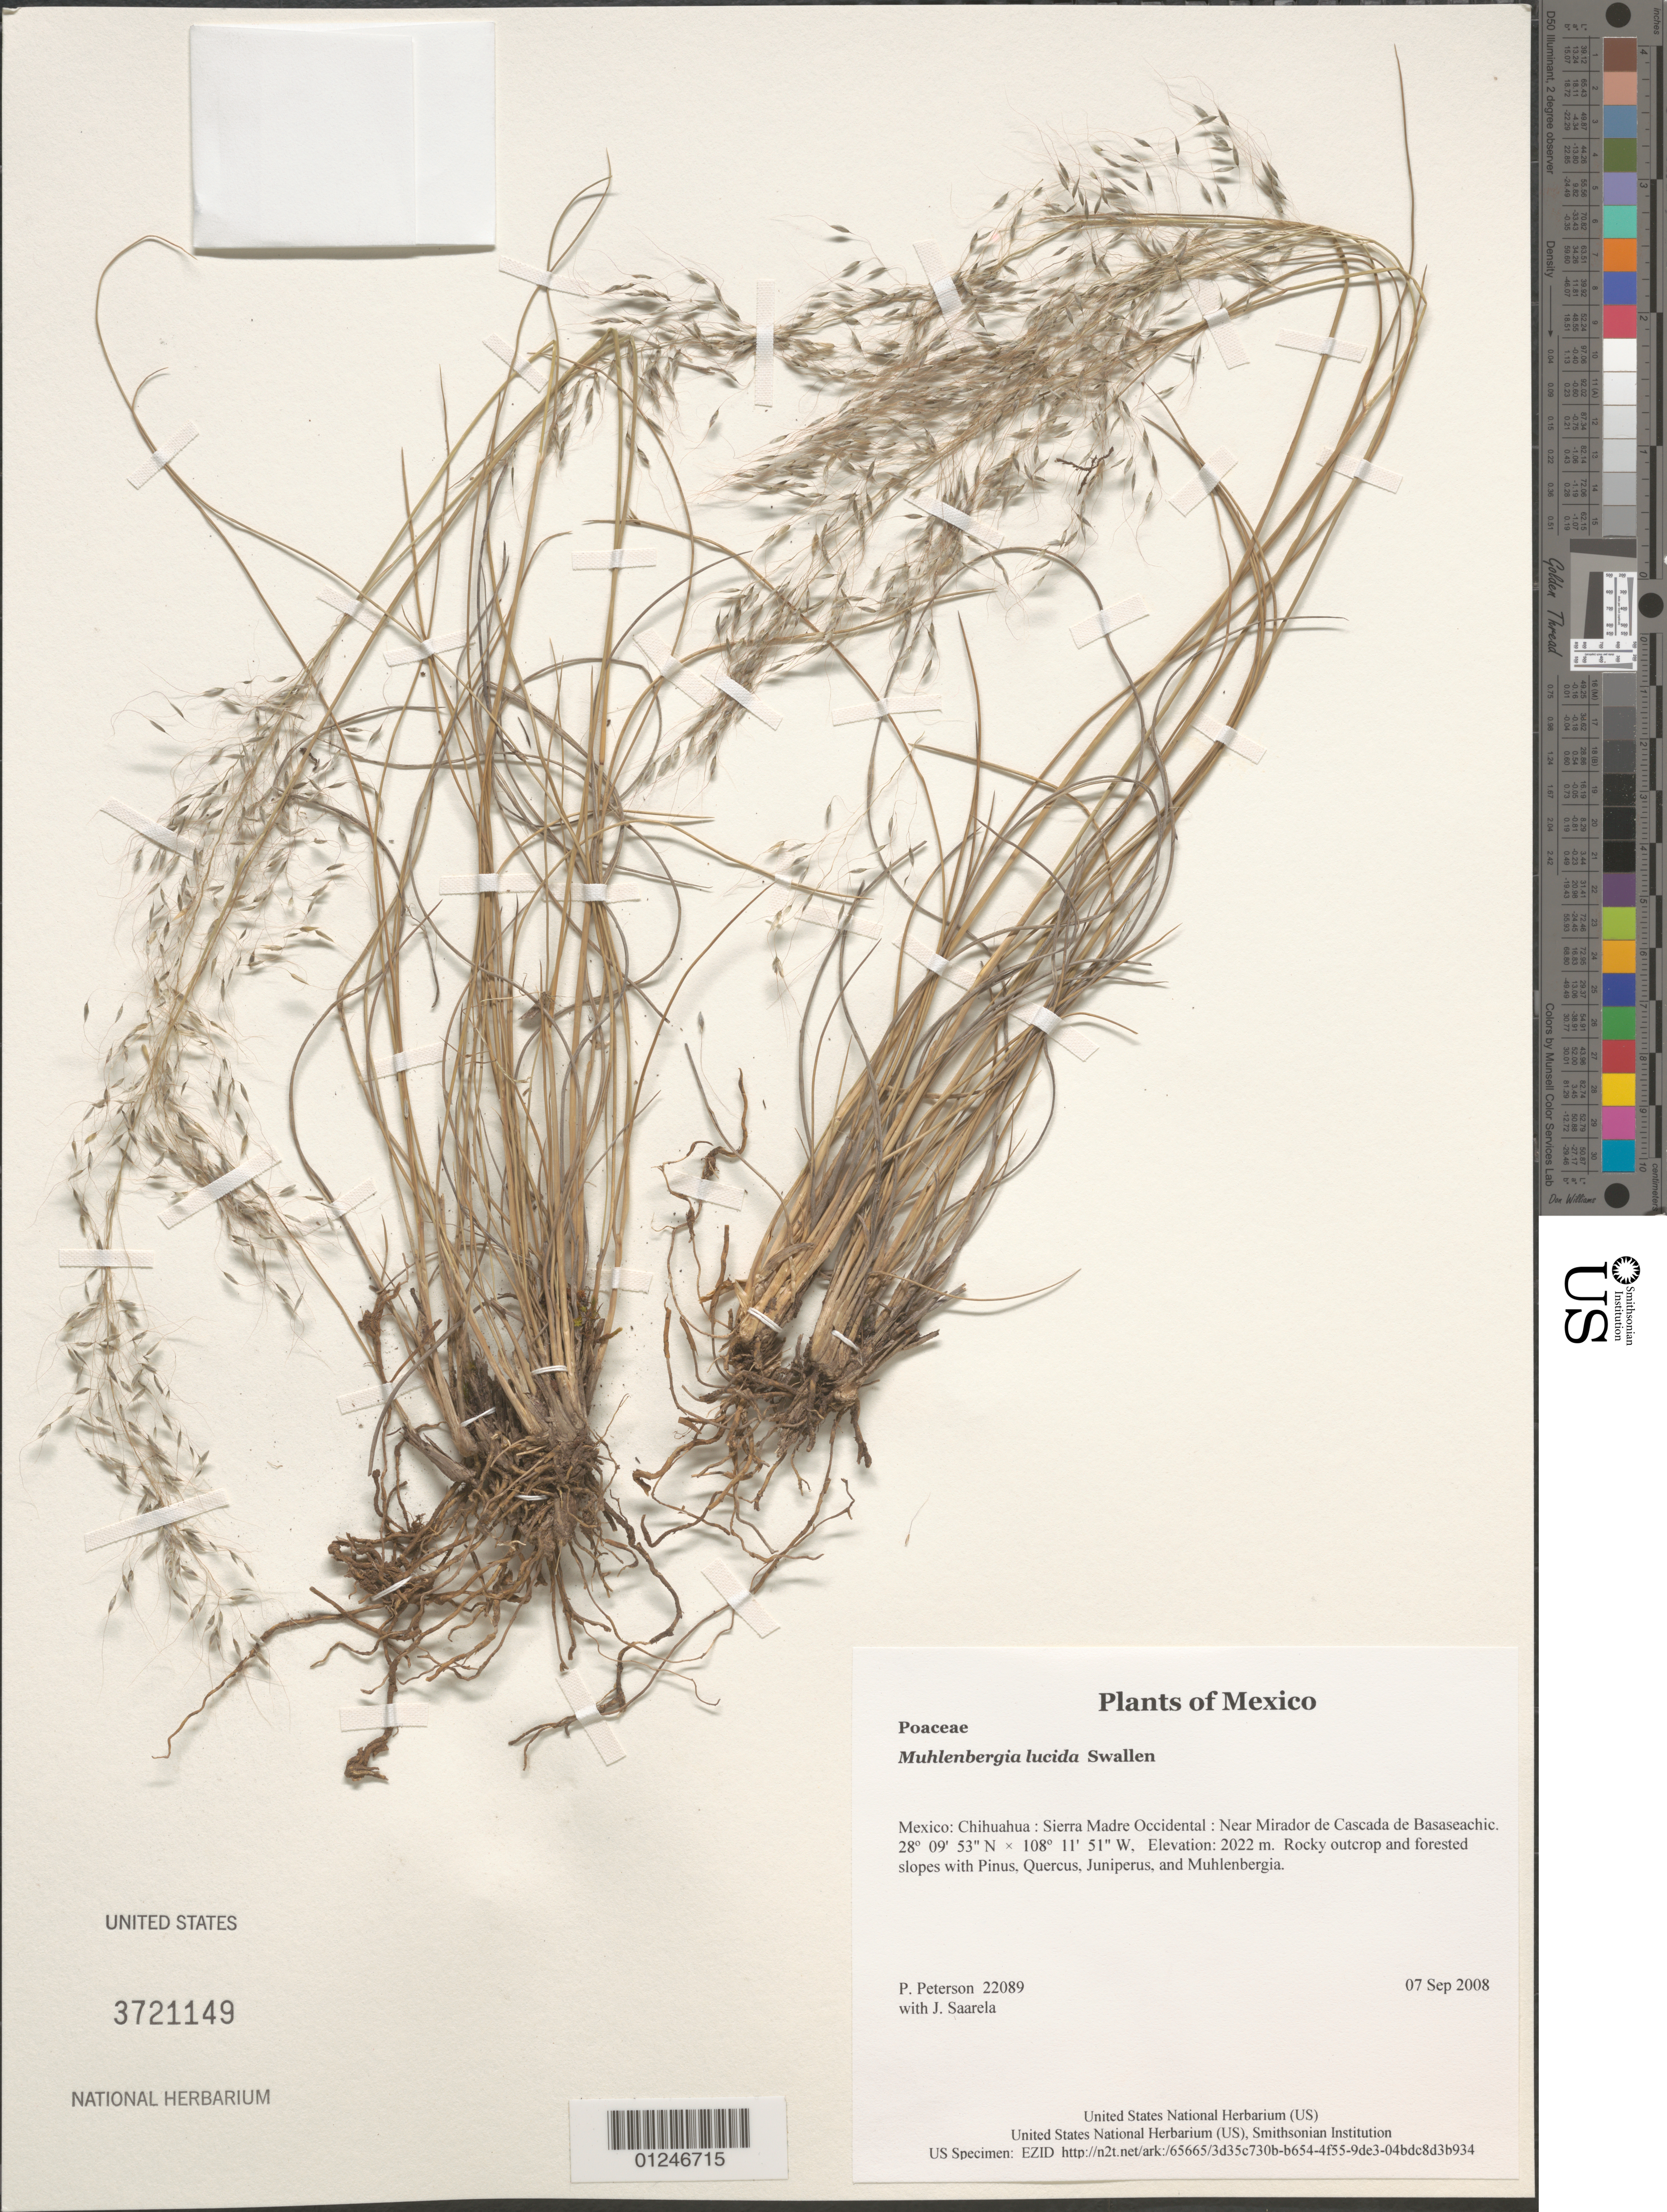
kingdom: Plantae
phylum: Tracheophyta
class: Liliopsida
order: Poales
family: Poaceae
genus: Muhlenbergia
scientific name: Muhlenbergia lucida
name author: Swallen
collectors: P. M. Peterson & J. Saarela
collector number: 22089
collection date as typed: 07 Sep 2008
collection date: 2008-09-07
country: Mexico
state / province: Chihuahua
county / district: Sierra Madre Occidental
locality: Near Mirador de Cascada de Basaseachic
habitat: Rocky outcrop and forested slopes with Pinus, Quercus, Juniperus, and Muhlenbergia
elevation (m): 2022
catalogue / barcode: US 3721149